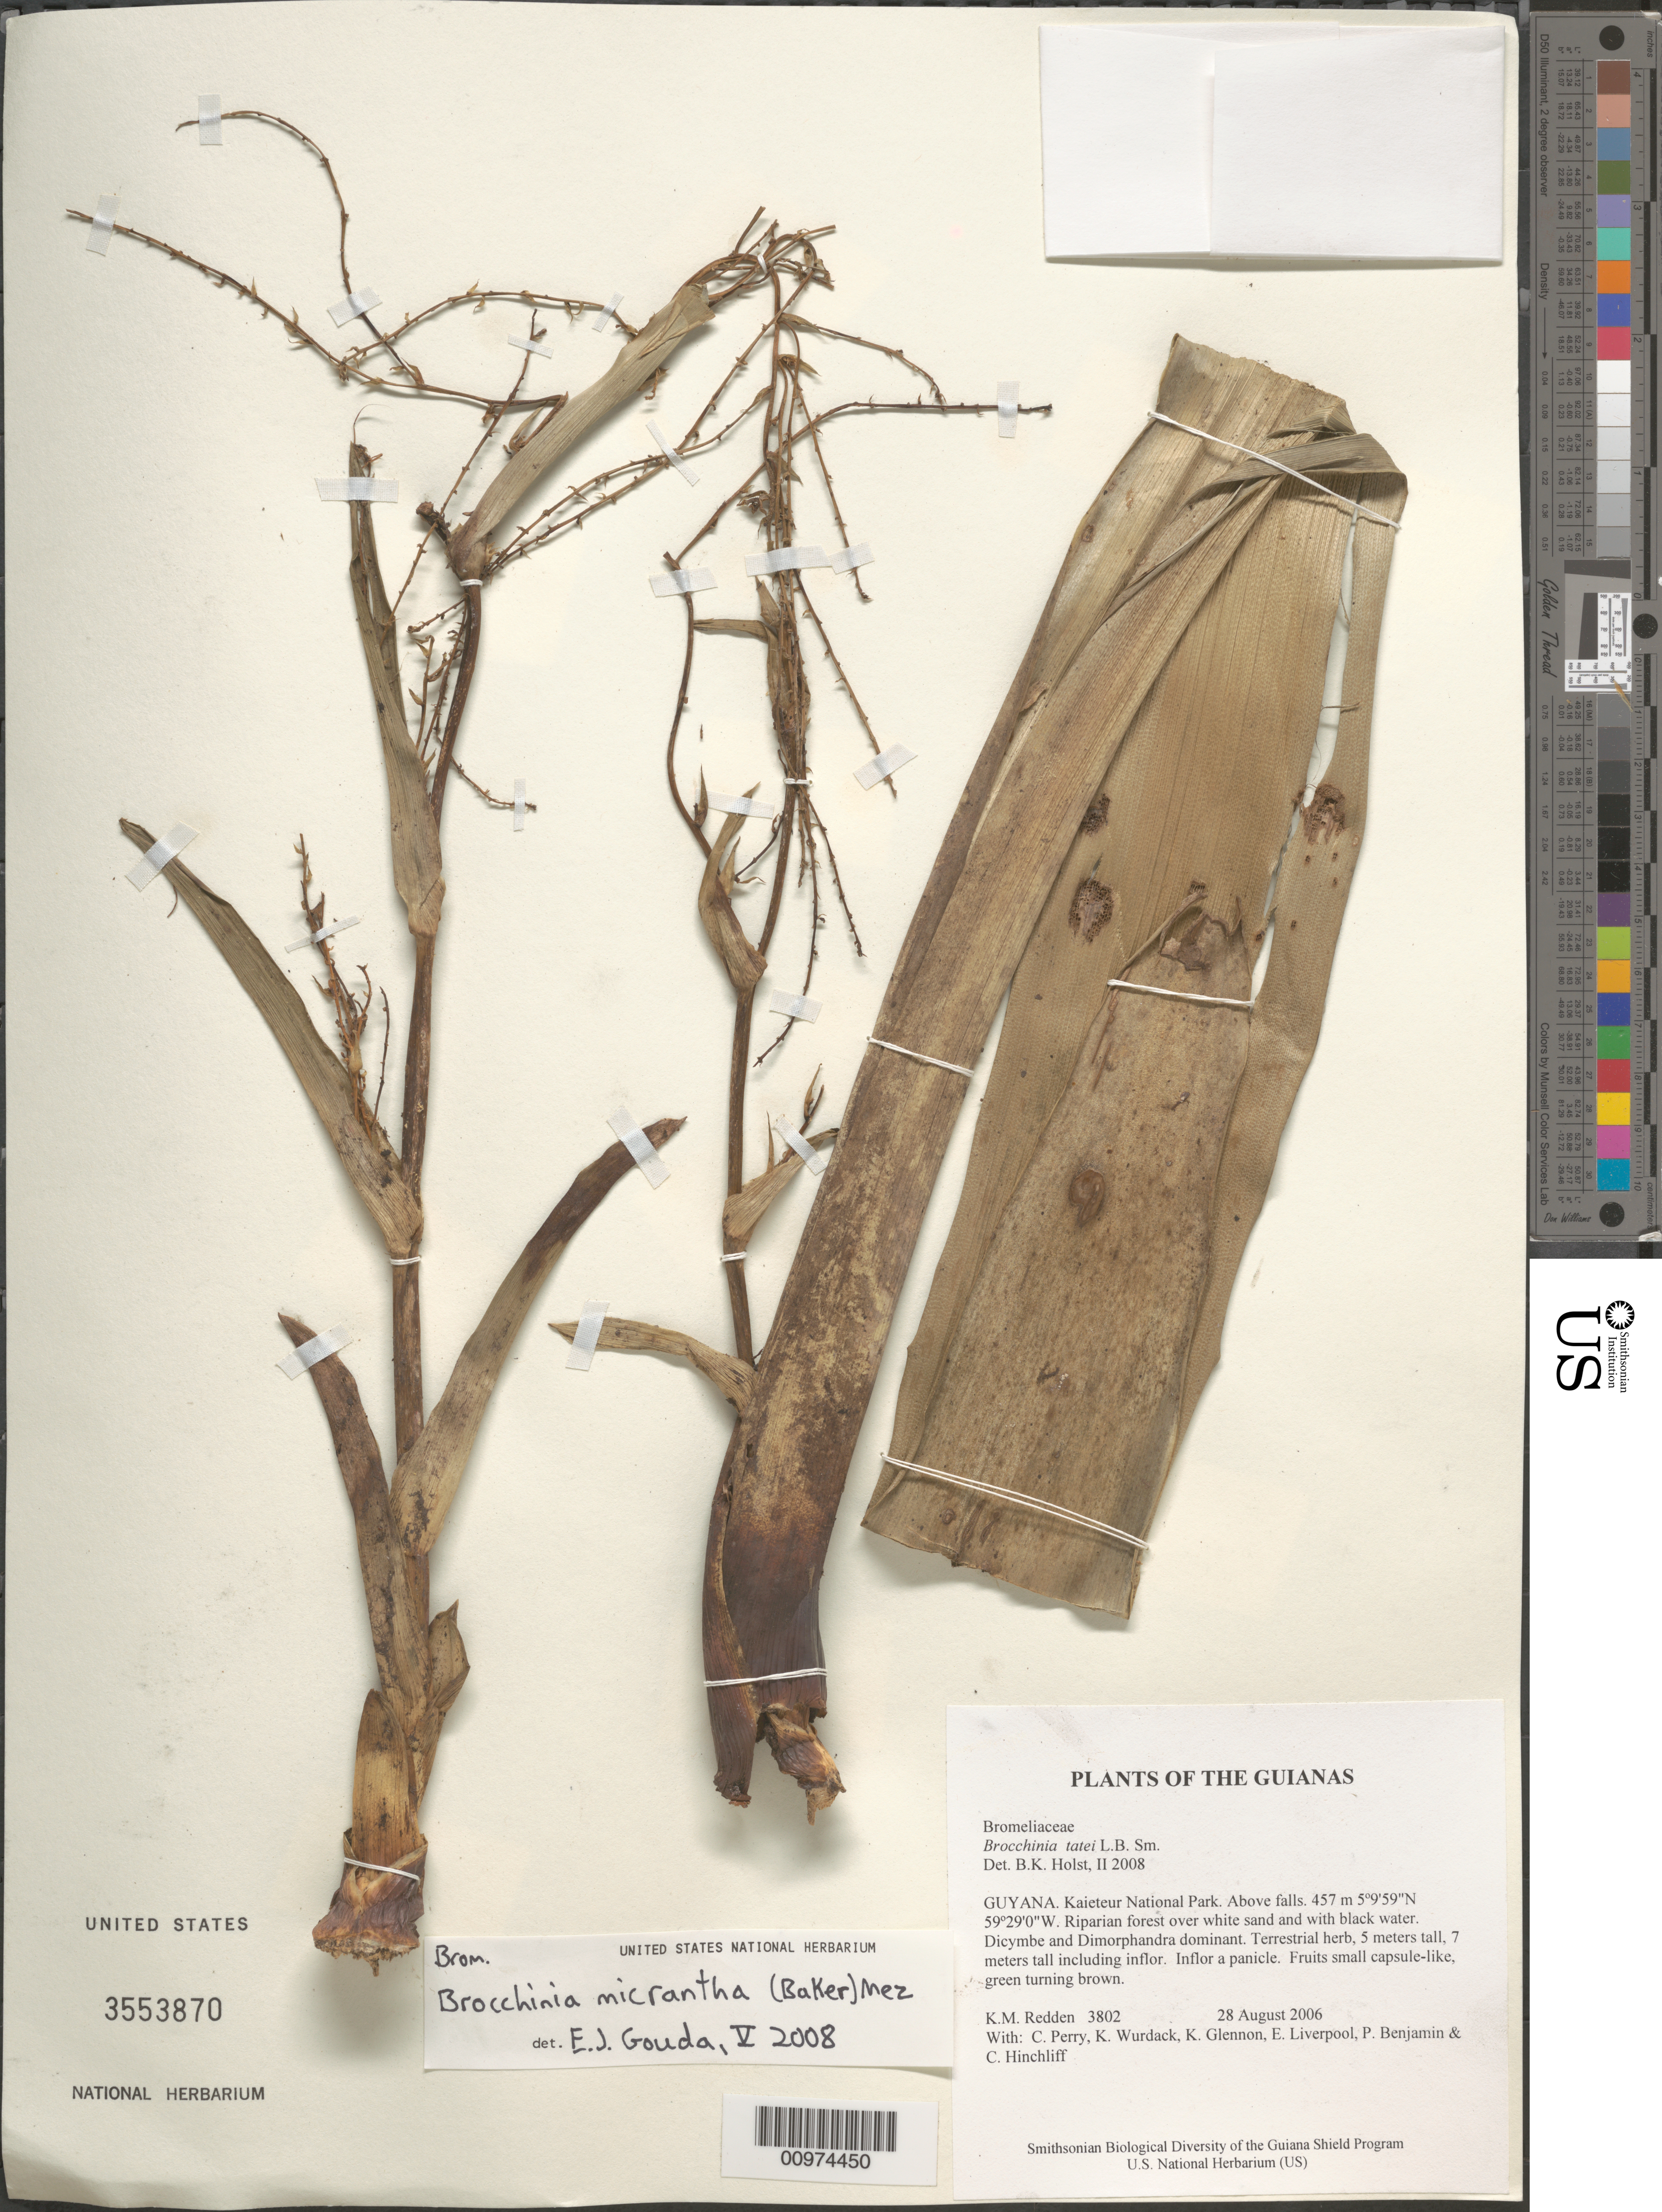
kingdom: Plantae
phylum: Tracheophyta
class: Liliopsida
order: Poales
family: Bromeliaceae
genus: Brocchinia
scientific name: Brocchinia micrantha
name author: (Baker) Mez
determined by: Gouda, E. J.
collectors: K. M. Redden, C. Perry, K. Wurdack, K. Glennon, E. Liverpool, P. Benjamin & C. E. Hinchliff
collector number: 3802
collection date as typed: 28 August 2006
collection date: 2006-08-28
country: Guyana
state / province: Potaro-Siparuni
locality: Kaieteur National Park. Above falls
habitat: Riparian forest over white sand and with black water. Dicymbe and Dimorphandra dominant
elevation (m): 457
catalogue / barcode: US 3553870